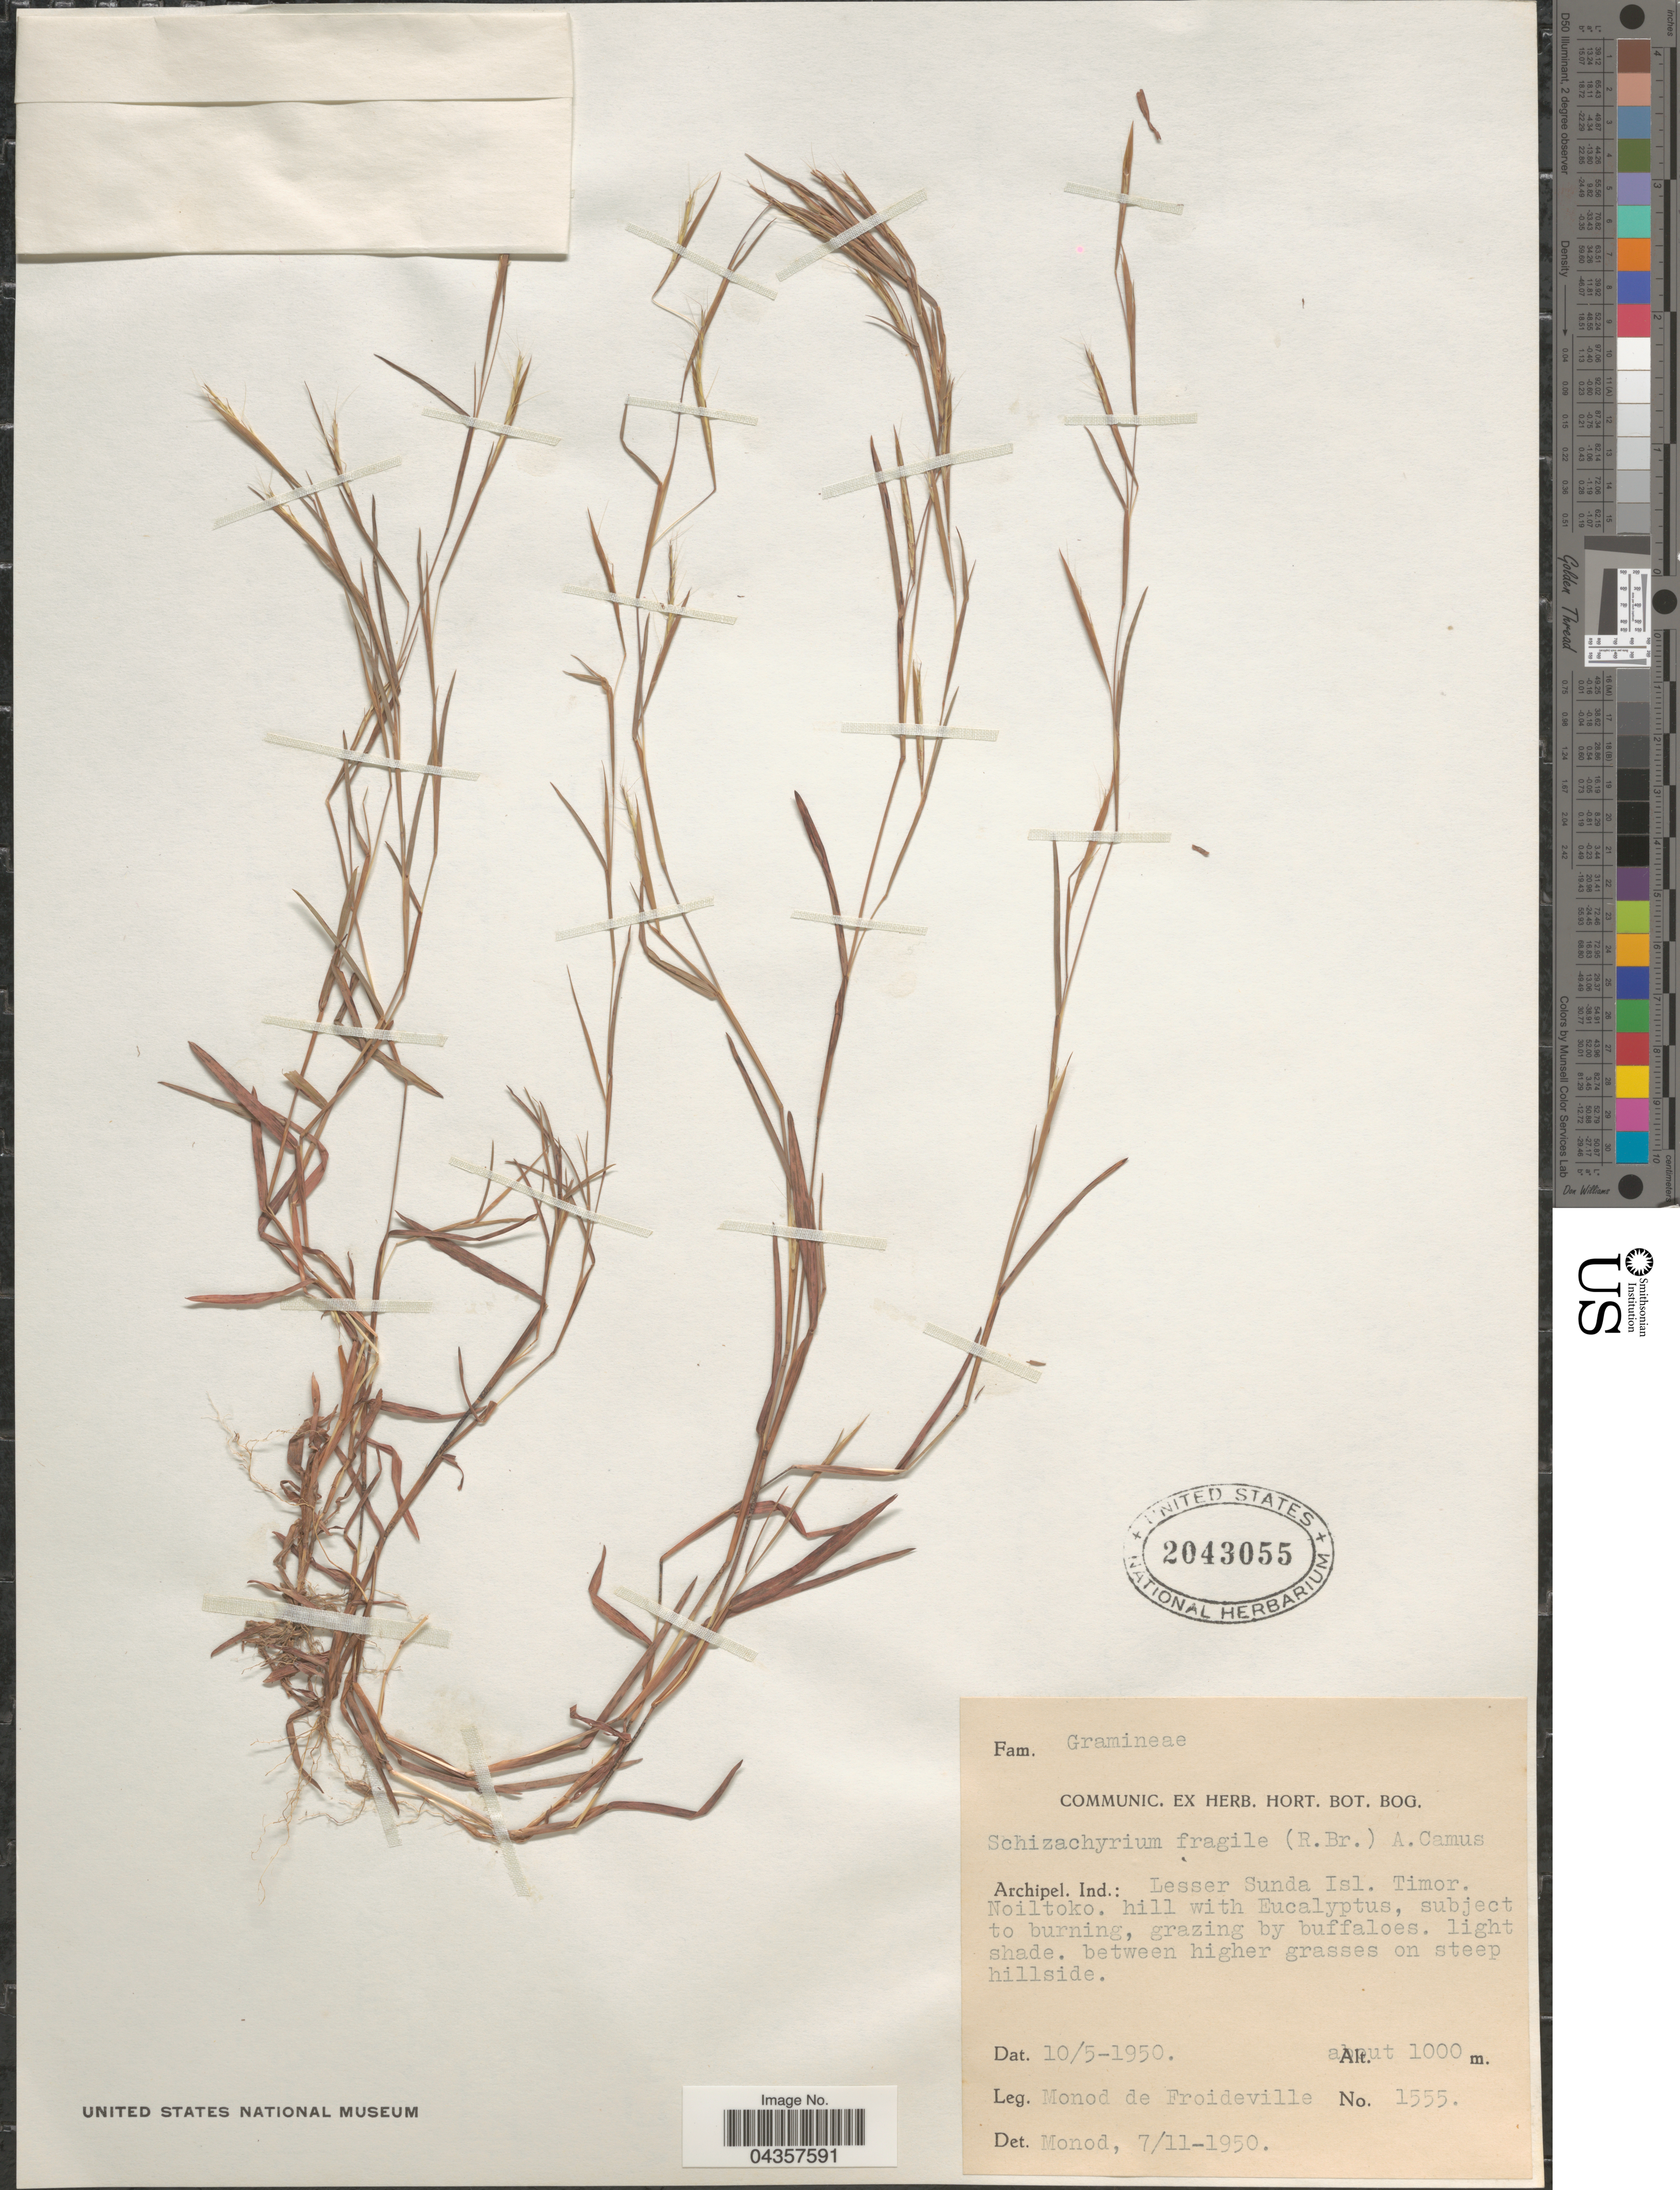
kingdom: Plantae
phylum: Tracheophyta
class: Liliopsida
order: Poales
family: Poaceae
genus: Schizachyrium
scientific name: Schizachyrium fragile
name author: (R. Br.) A. Camus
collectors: C. Monod de Froideville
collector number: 1555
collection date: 1950-05-10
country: Indonesia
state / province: Nusa Tenggara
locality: Archipel. Ind.: Lesser Sunda Isl. Timor. Noiltoko.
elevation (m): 1000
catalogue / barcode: US 2043055